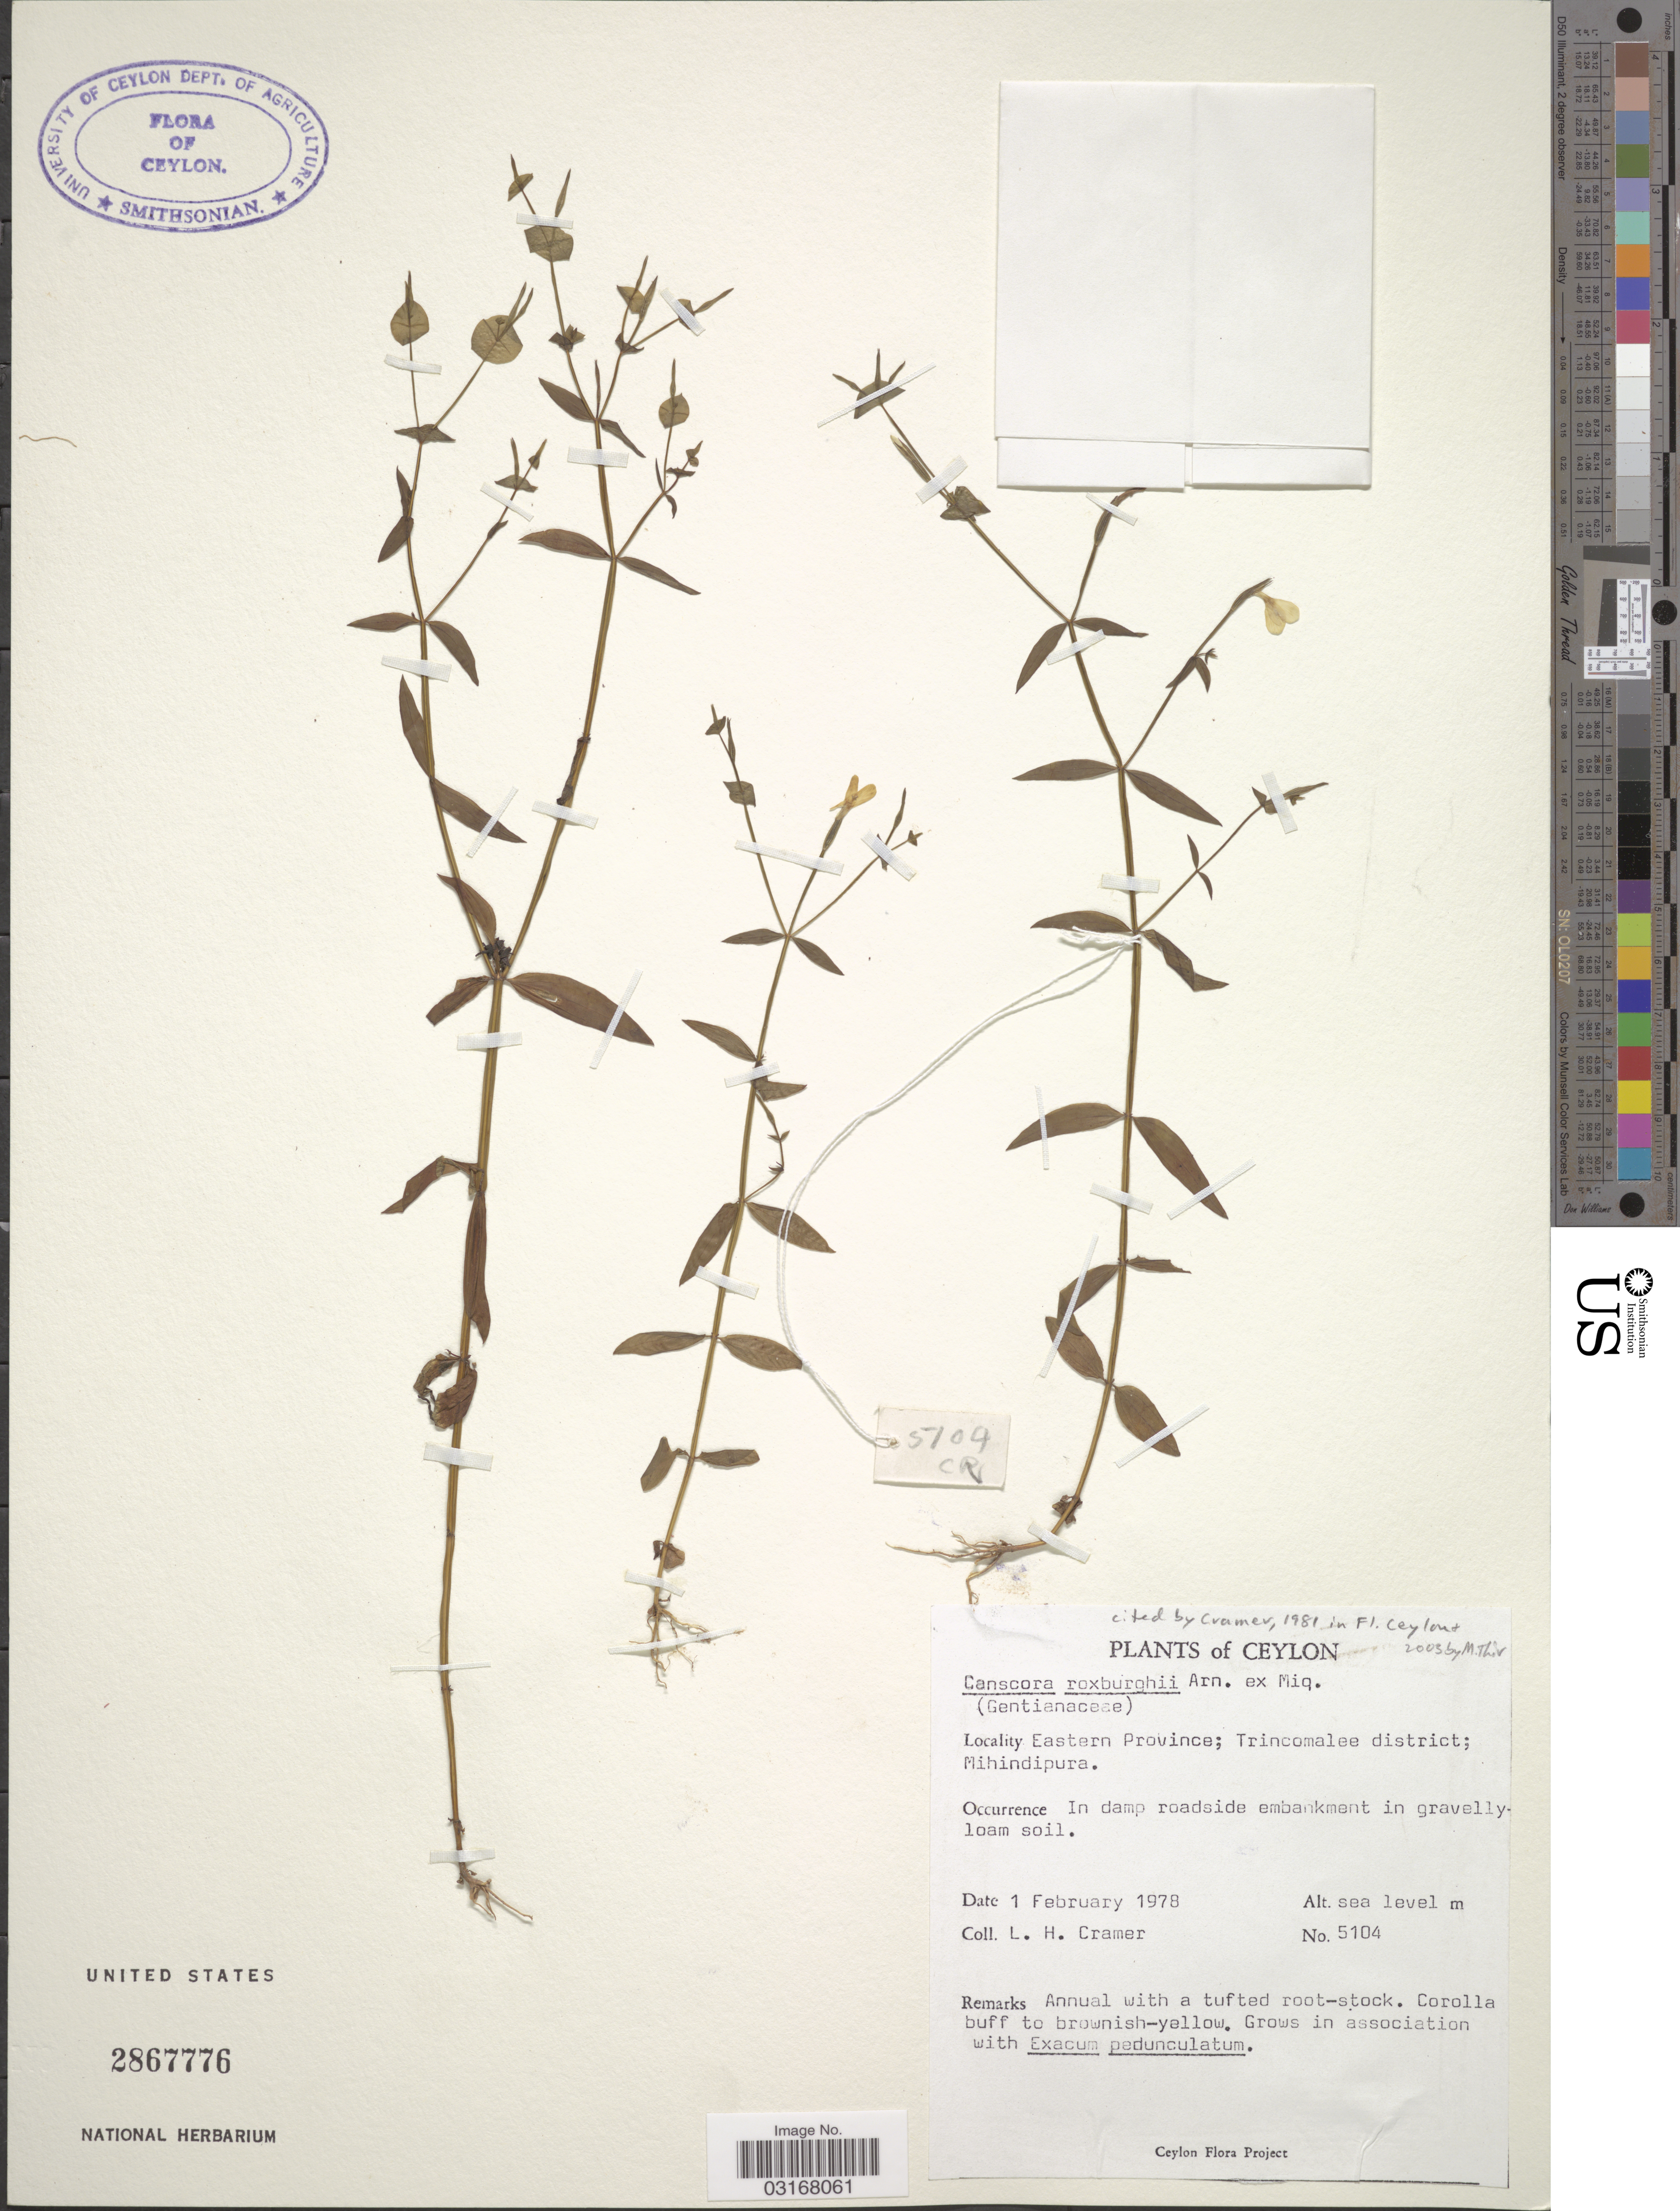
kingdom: Plantae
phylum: Tracheophyta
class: Magnoliopsida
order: Gentianales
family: Gentianaceae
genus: Canscora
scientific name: Canscora roxburghii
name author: Arn. ex Miq.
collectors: L. H. Cramer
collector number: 5104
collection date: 1978-02-01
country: Sri Lanka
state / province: Eastern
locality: Ceylon. Trincomalee district; Mihindipura.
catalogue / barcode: US 2867776